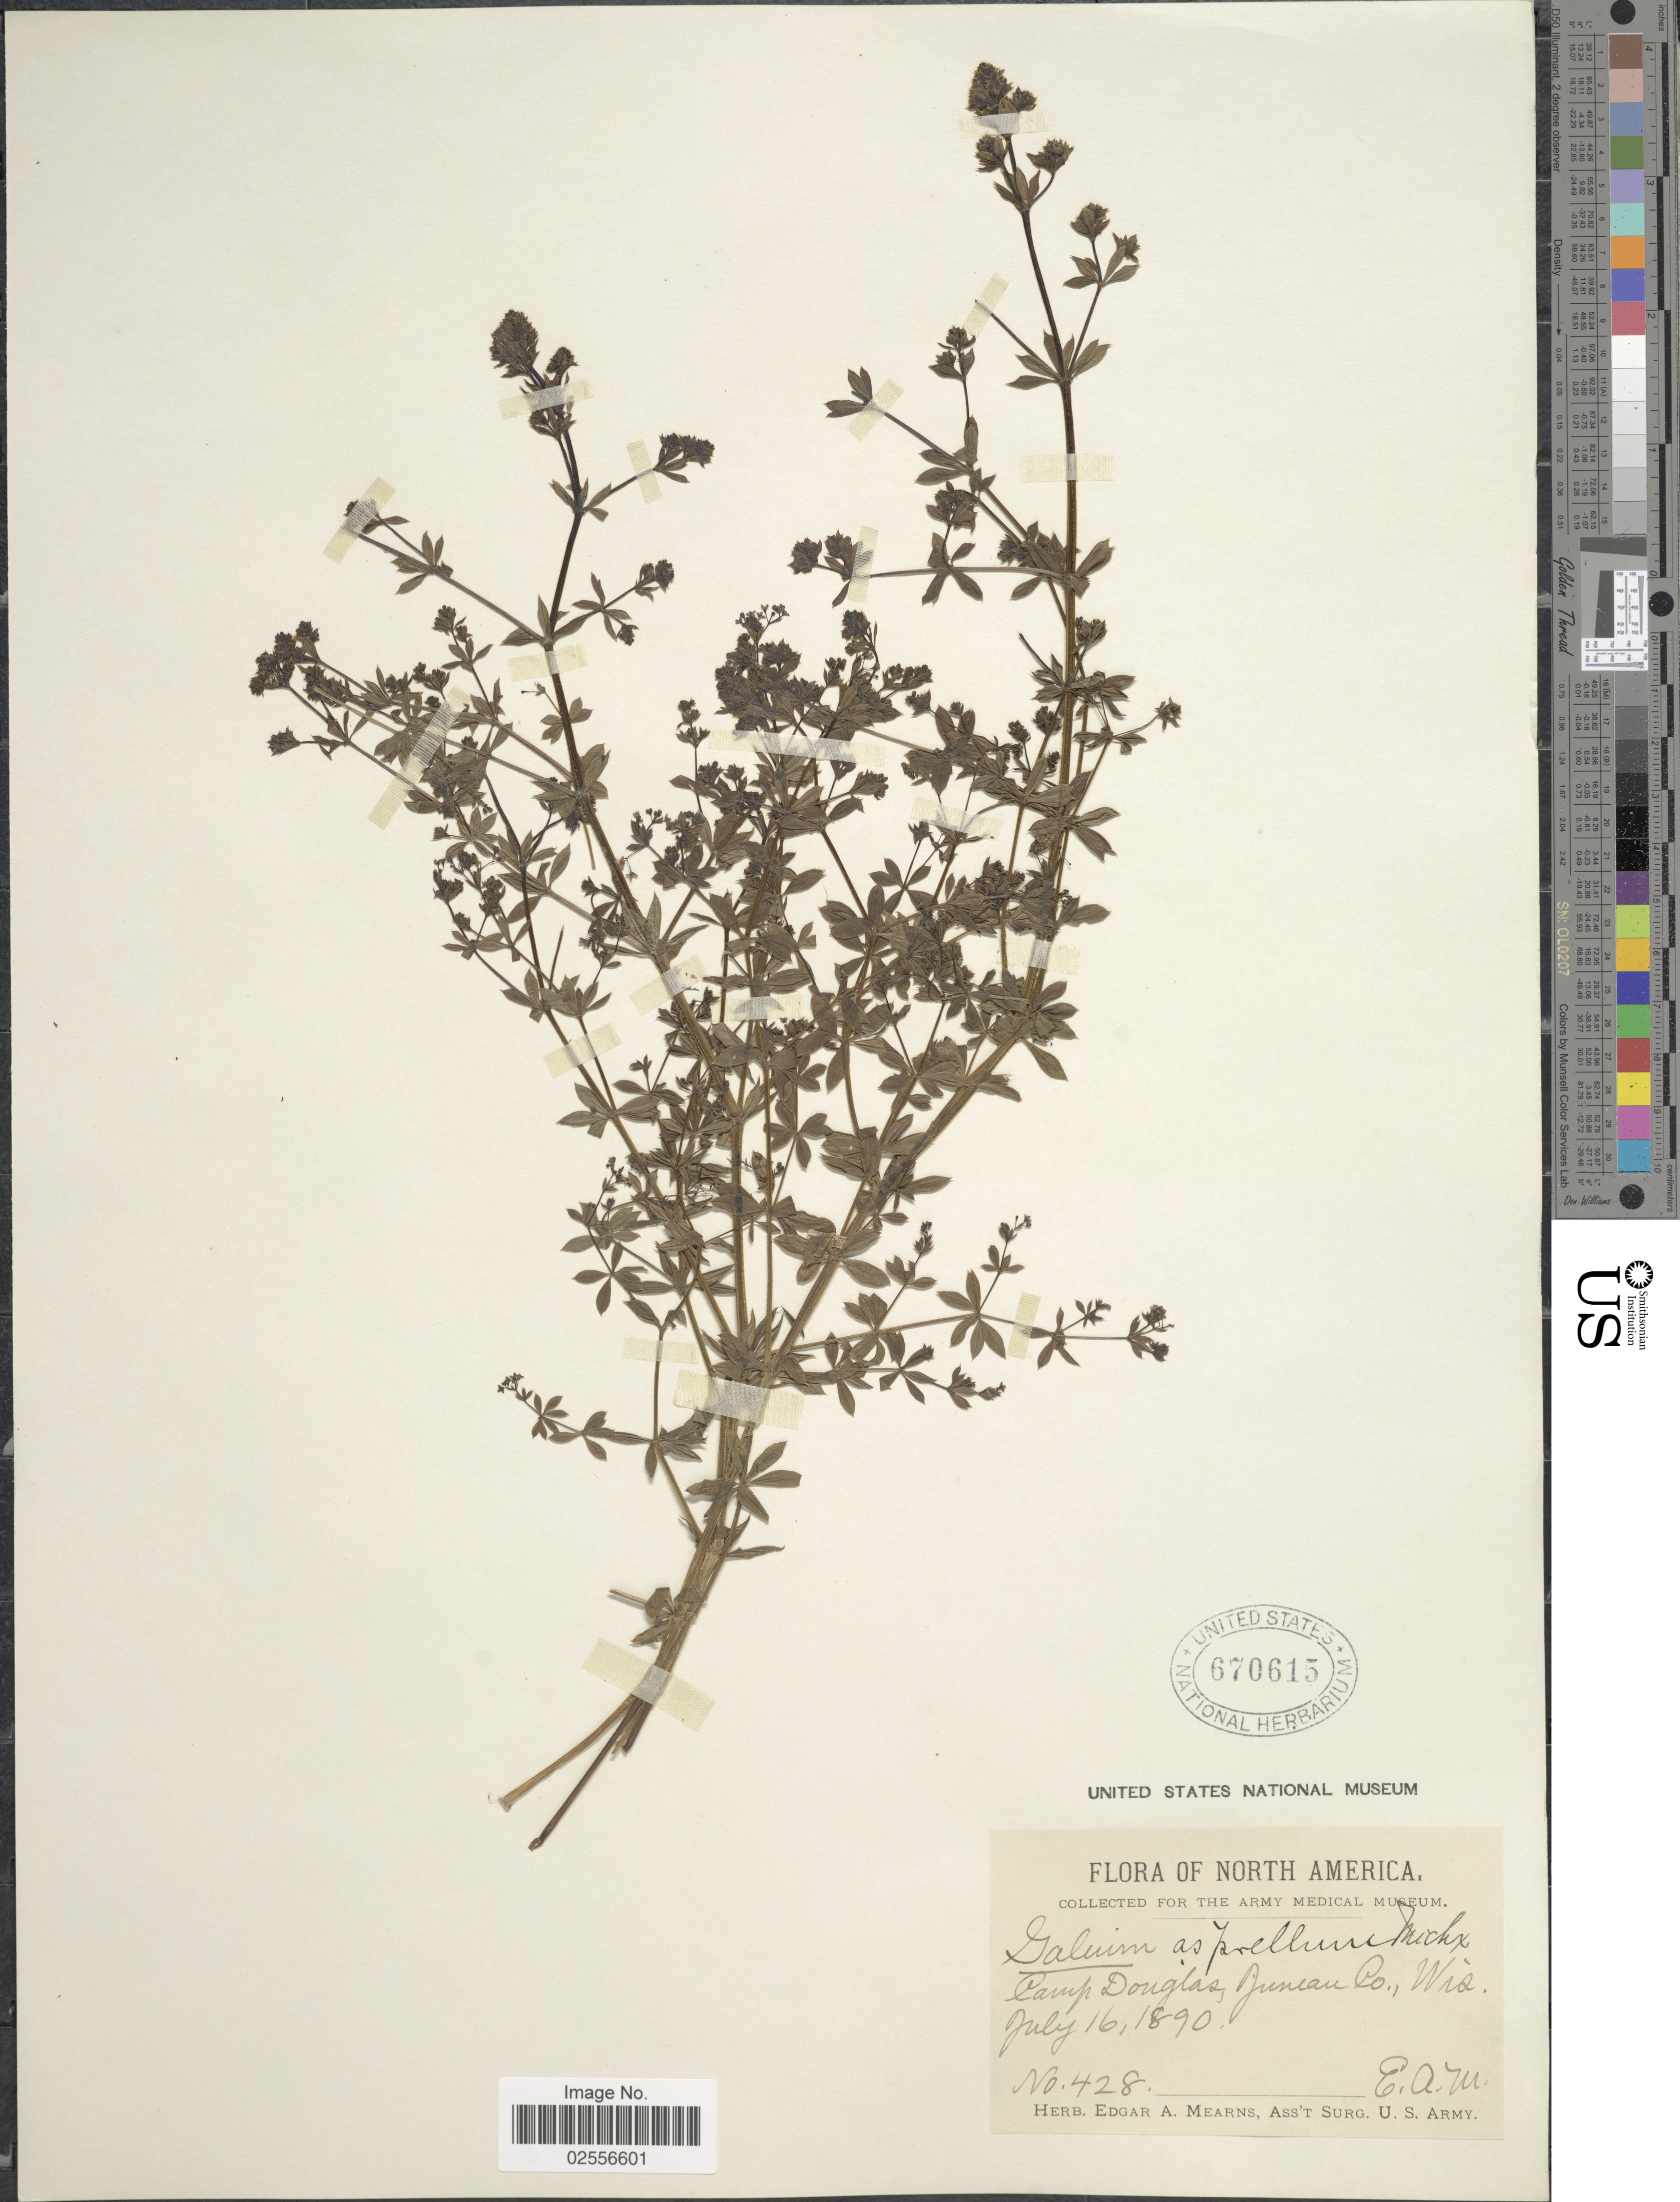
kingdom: Plantae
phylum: Tracheophyta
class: Magnoliopsida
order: Gentianales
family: Rubiaceae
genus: Galium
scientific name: Galium asprellum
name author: Michx.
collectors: E. A. Mearns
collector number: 428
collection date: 1890-07-16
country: United States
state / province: Wisconsin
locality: Camp Douglas, Juneau Co.,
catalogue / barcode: US 670615